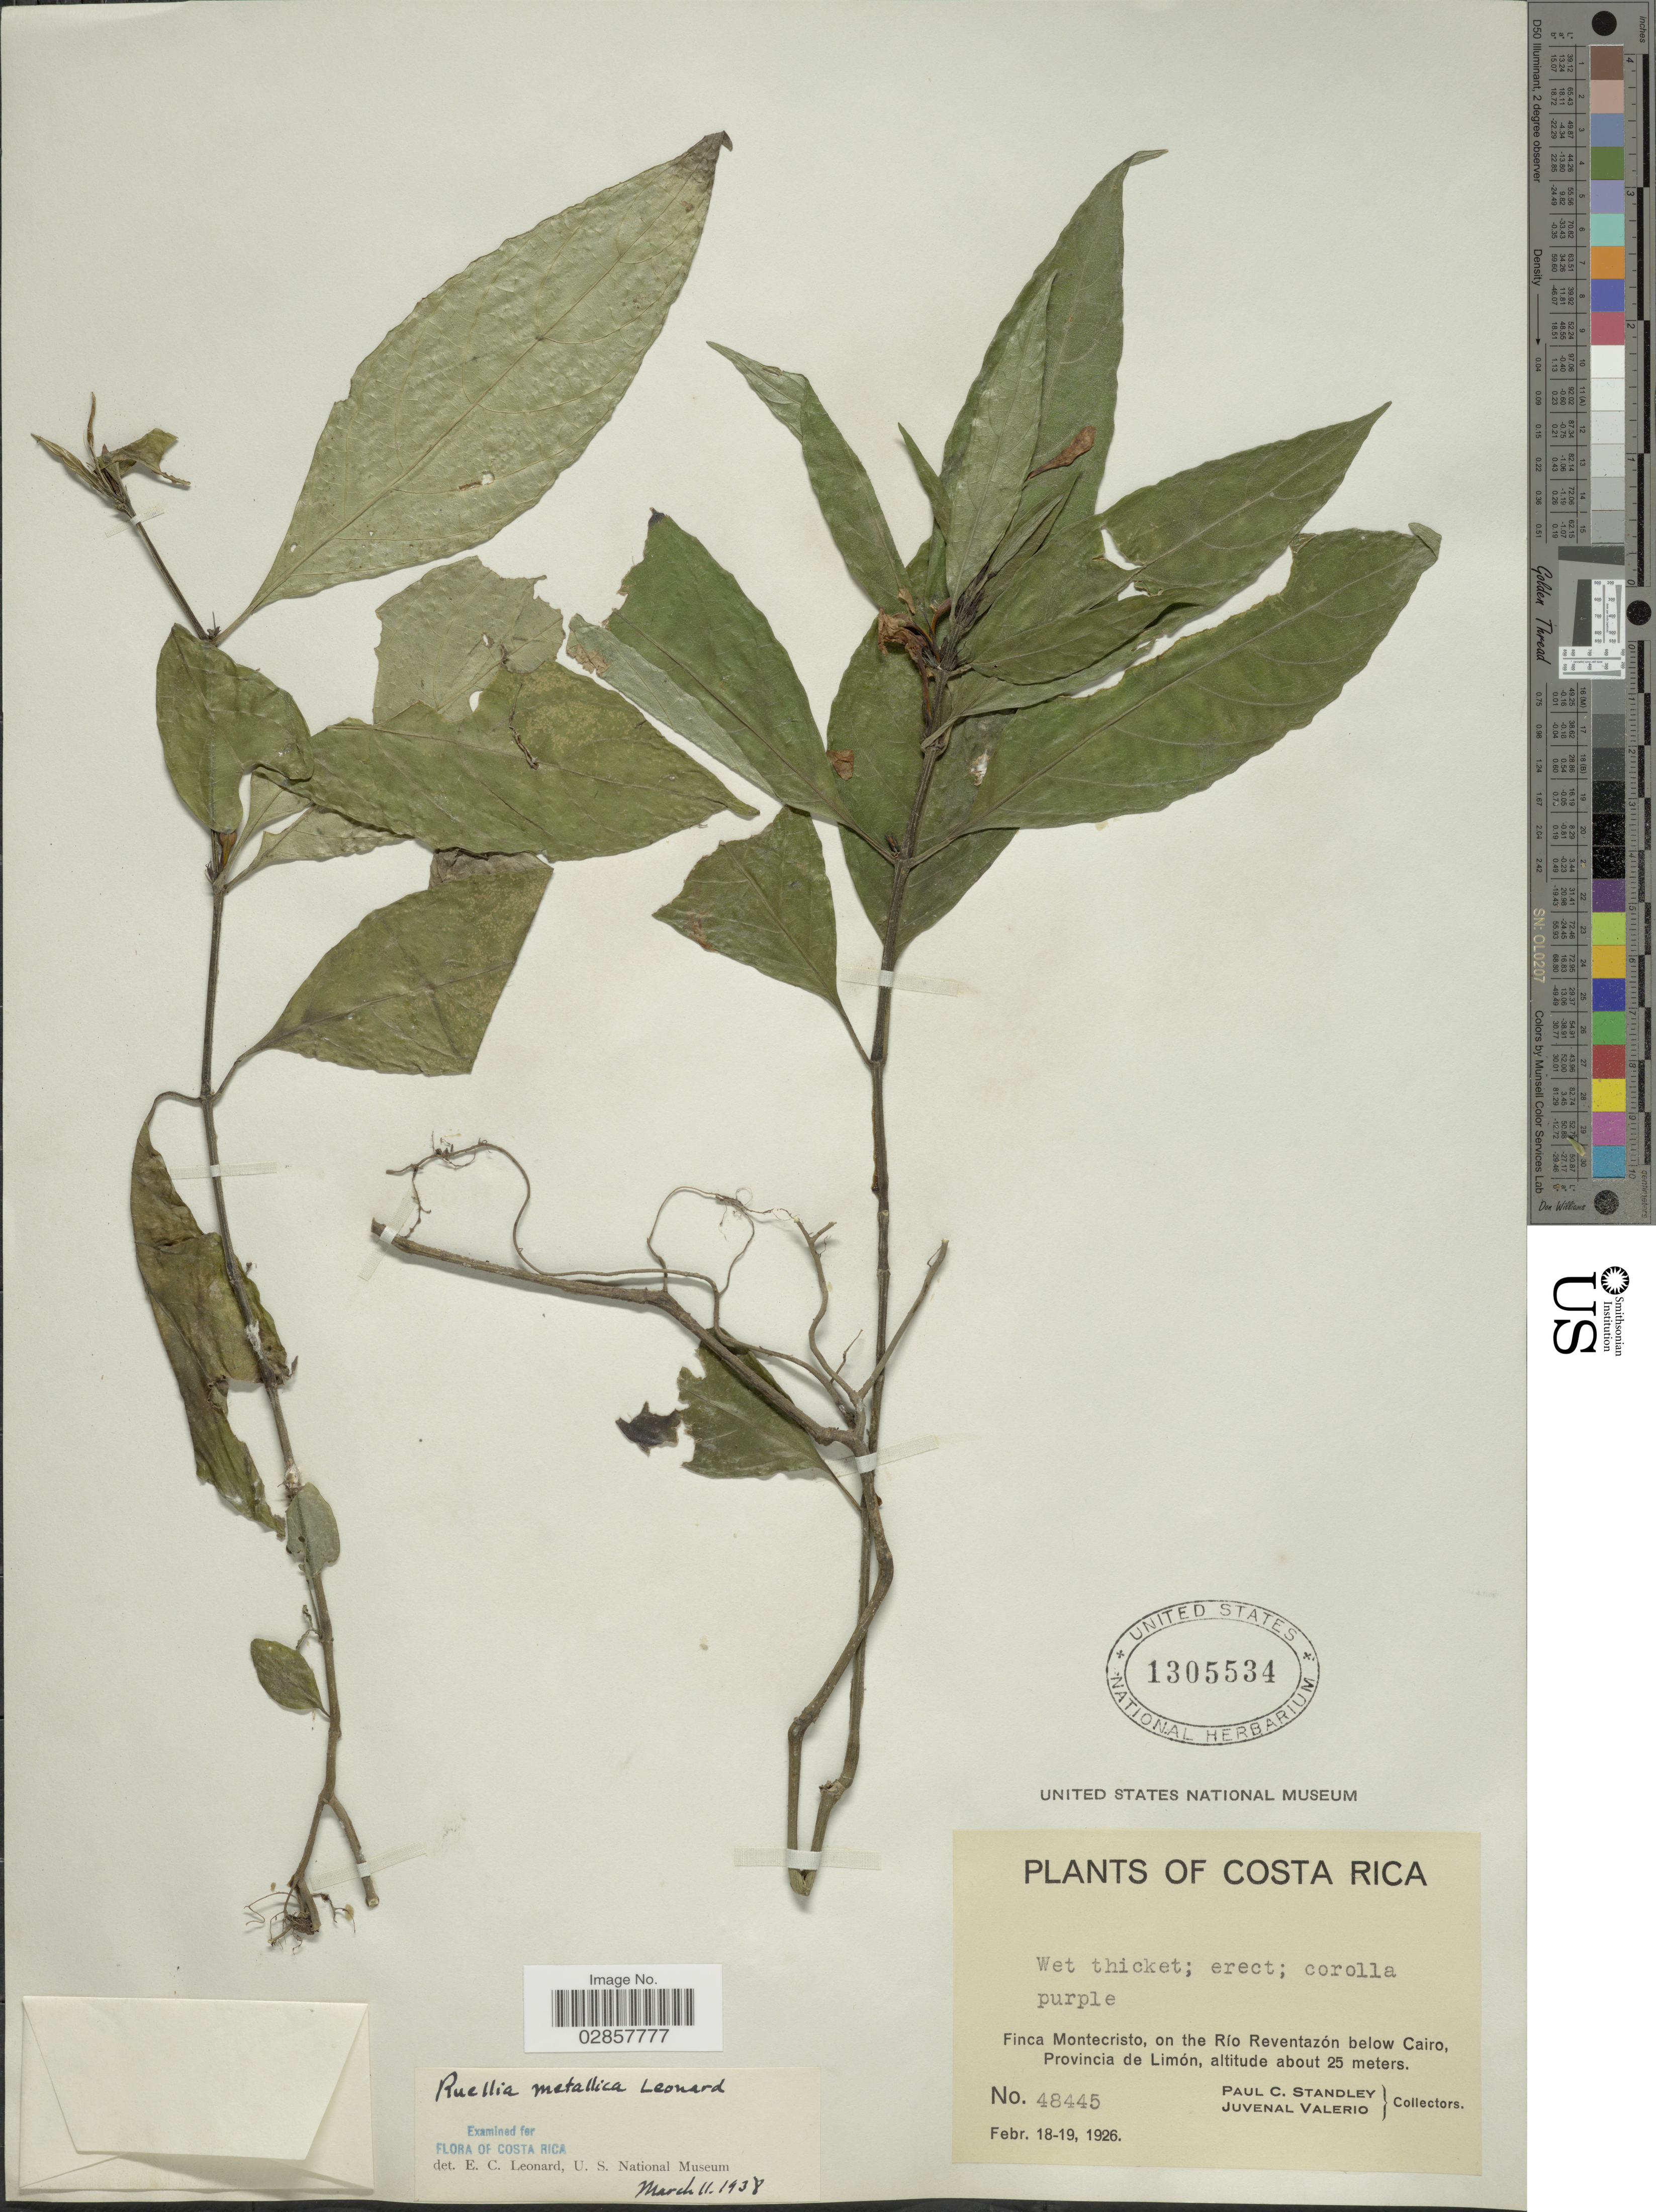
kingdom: Plantae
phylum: Tracheophyta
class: Magnoliopsida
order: Lamiales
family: Acanthaceae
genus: Ruellia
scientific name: Ruellia metallica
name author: Leonard in Standl.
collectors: P. C. Standley & J. Valerio R.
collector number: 48445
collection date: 1926-02-18/1926-02-19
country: Costa Rica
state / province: Limón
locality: Finca Montecristo, on the Río Reventazón below Cairo.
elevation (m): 25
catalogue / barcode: US 1305534